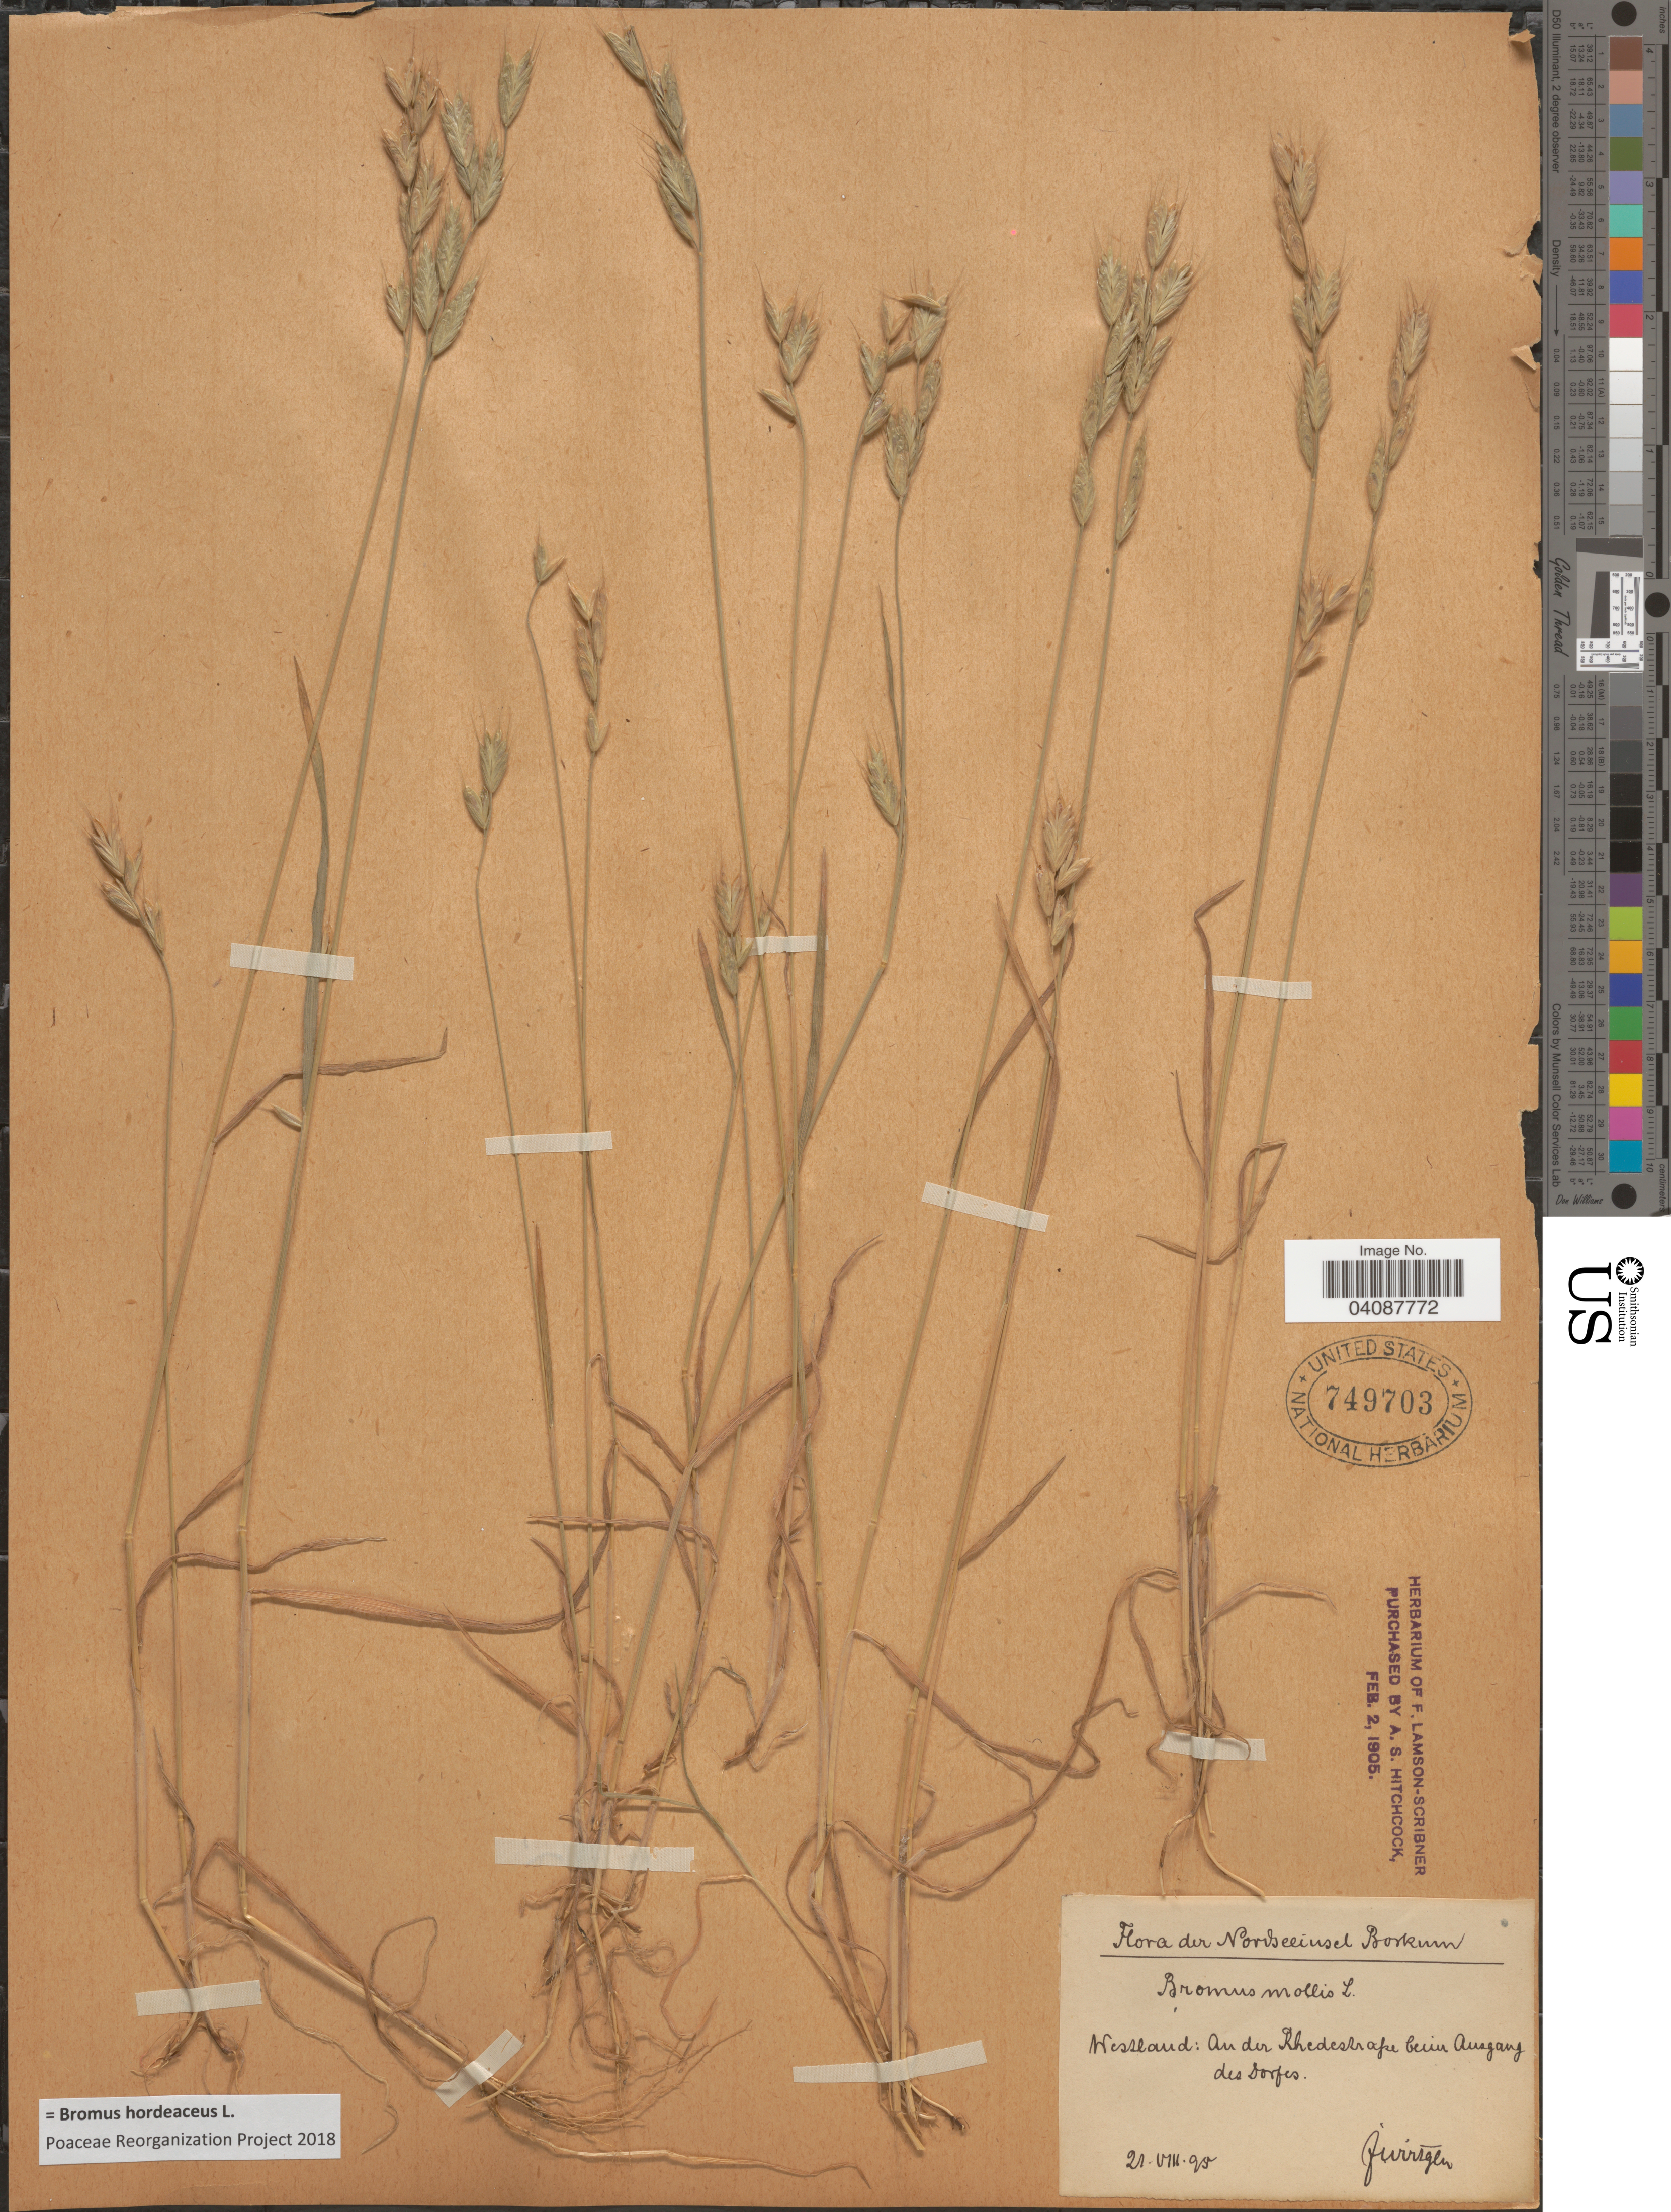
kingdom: Plantae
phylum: Tracheophyta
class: Liliopsida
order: Poales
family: Poaceae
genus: Bromus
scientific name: Bromus hordeaceus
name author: L.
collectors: F. Wirtgen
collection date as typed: Transcribed d/m/y: 21/8/95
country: Germany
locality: Nordseinsel Borkum. Westland: au der Rhedestrasse beim Ausgang des Dorfes.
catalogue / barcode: US 749703